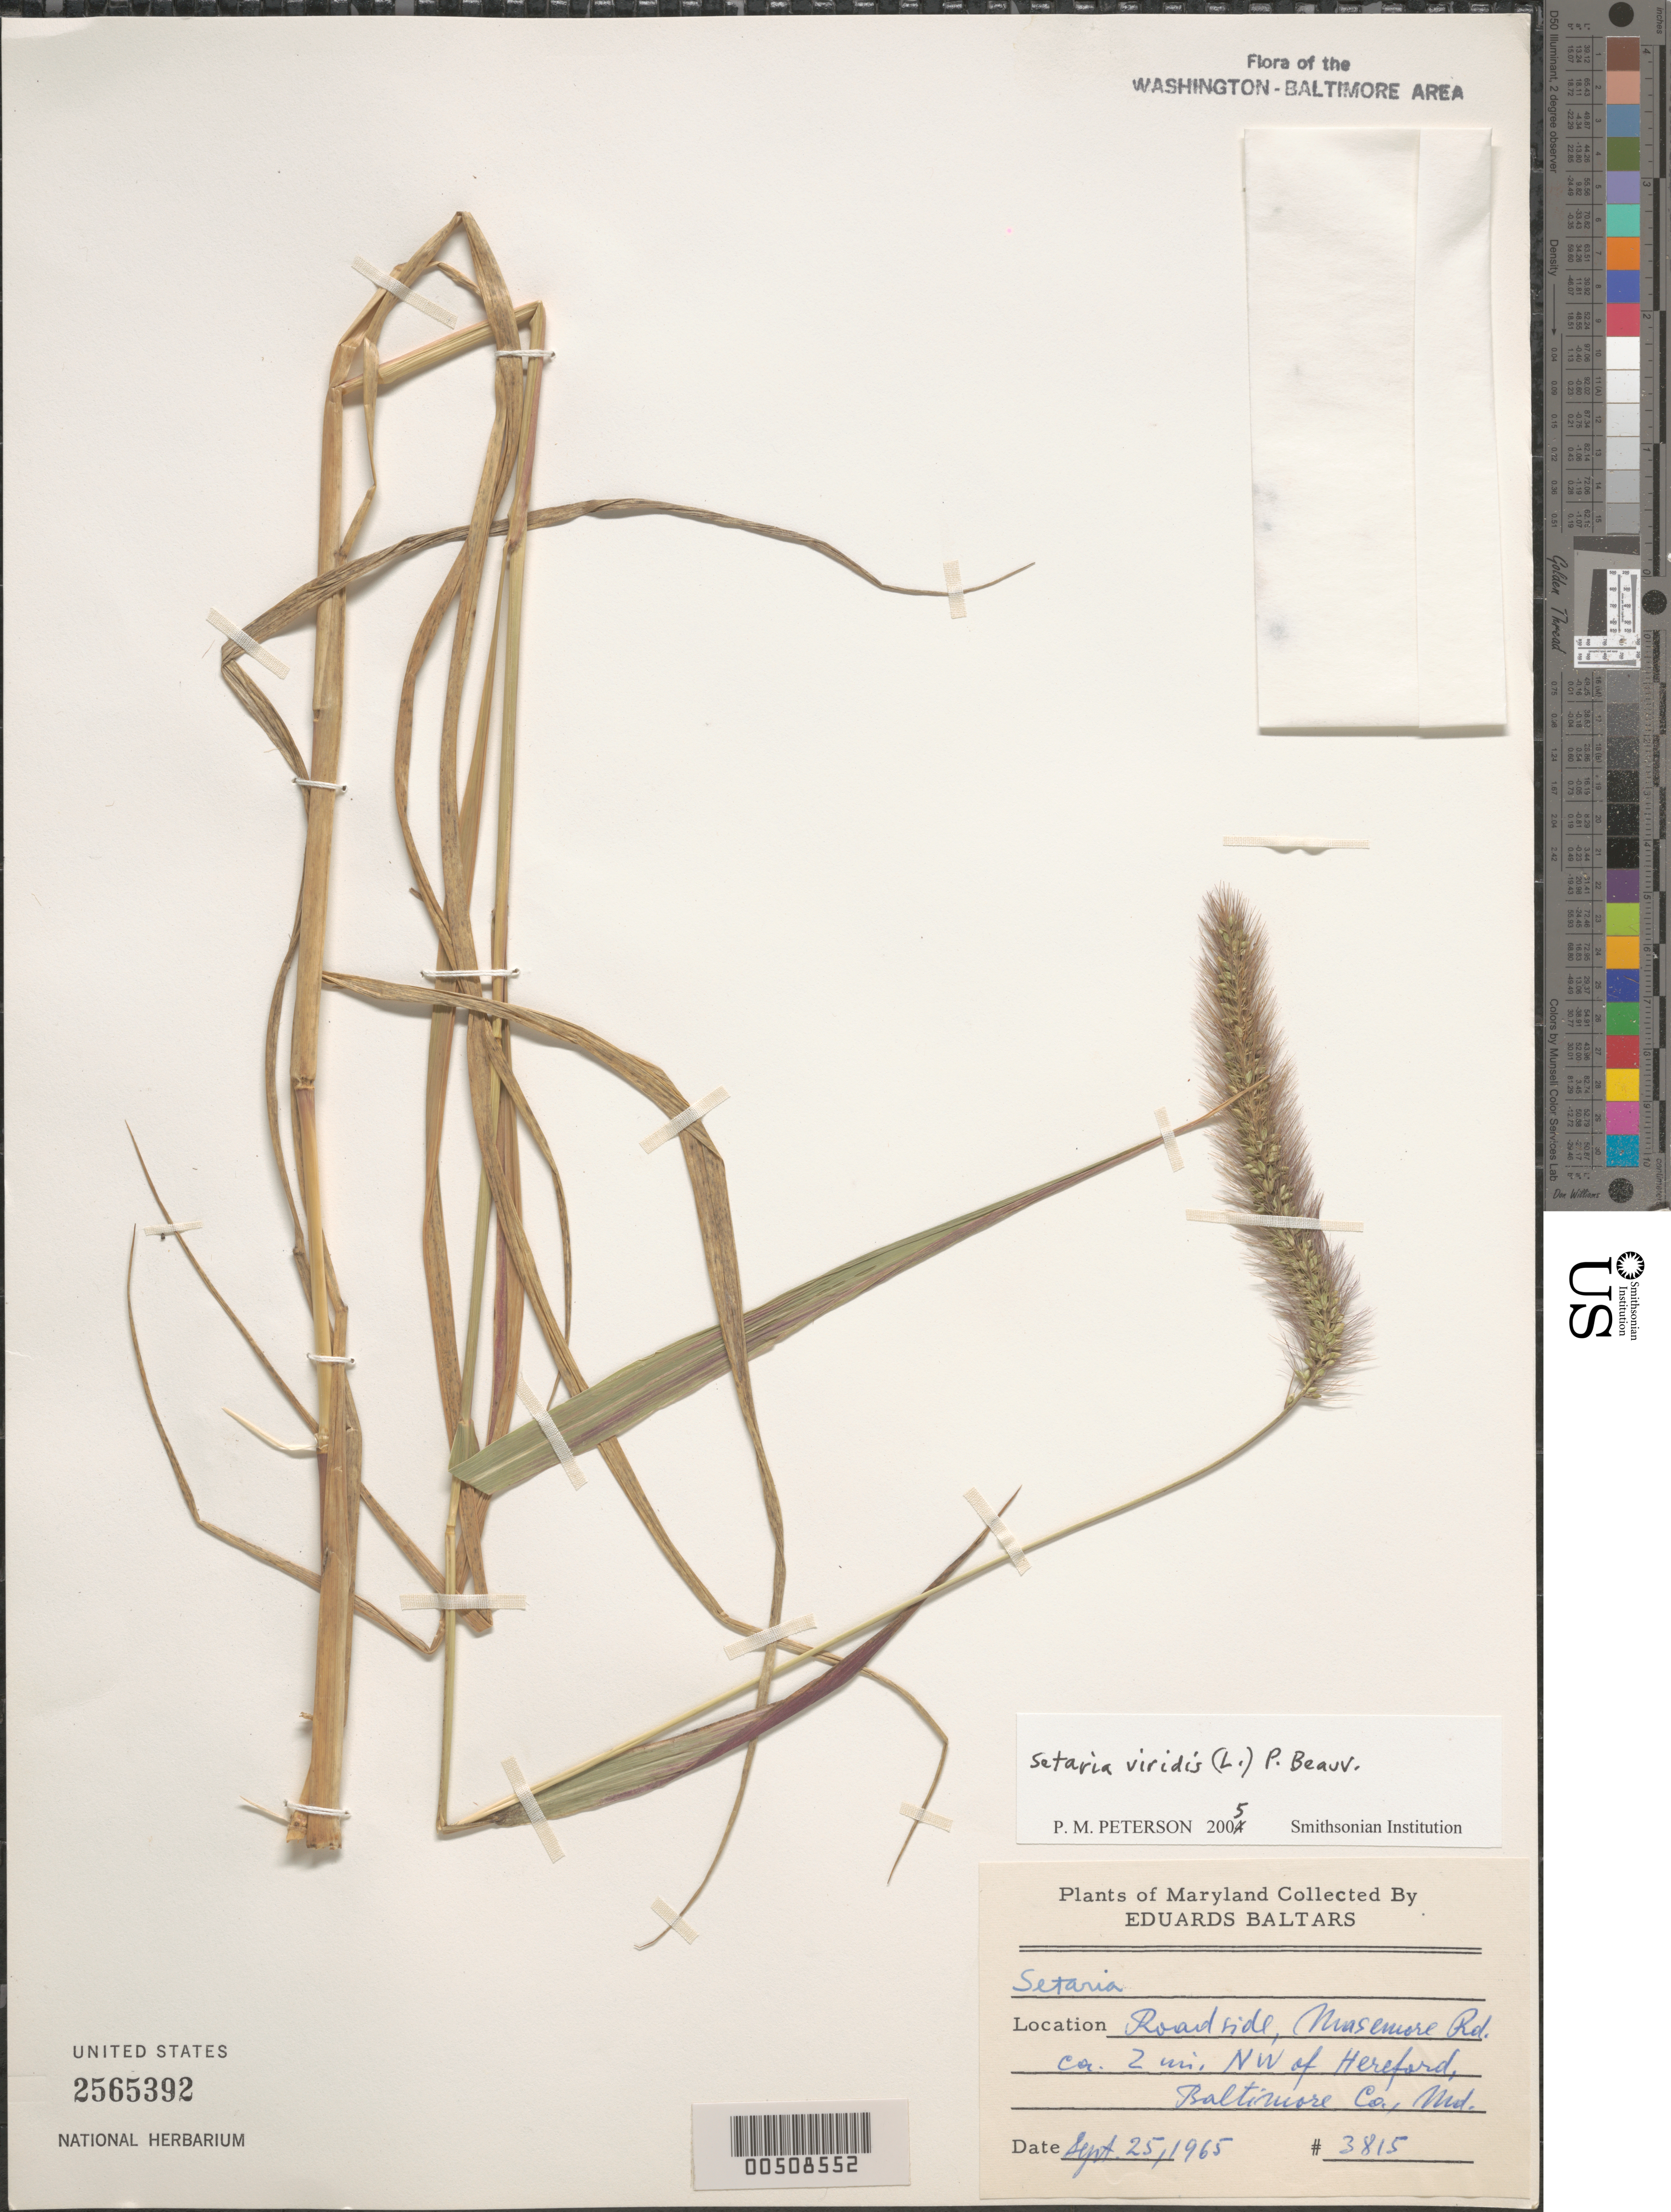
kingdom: Plantae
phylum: Tracheophyta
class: Liliopsida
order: Poales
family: Poaceae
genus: Setaria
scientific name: Setaria viridis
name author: (L.) P. Beauv.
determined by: Peterson, Paul M., (BOT), Smithsonian Institution - National Museum of Natural History (UNITED STATES)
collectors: E. Baltars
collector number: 3815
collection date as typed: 25 Sep 1965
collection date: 1965-09-25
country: United States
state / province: Maryland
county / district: Baltimore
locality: NW of Hereford, Masemore Rd.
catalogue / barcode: US 2565392